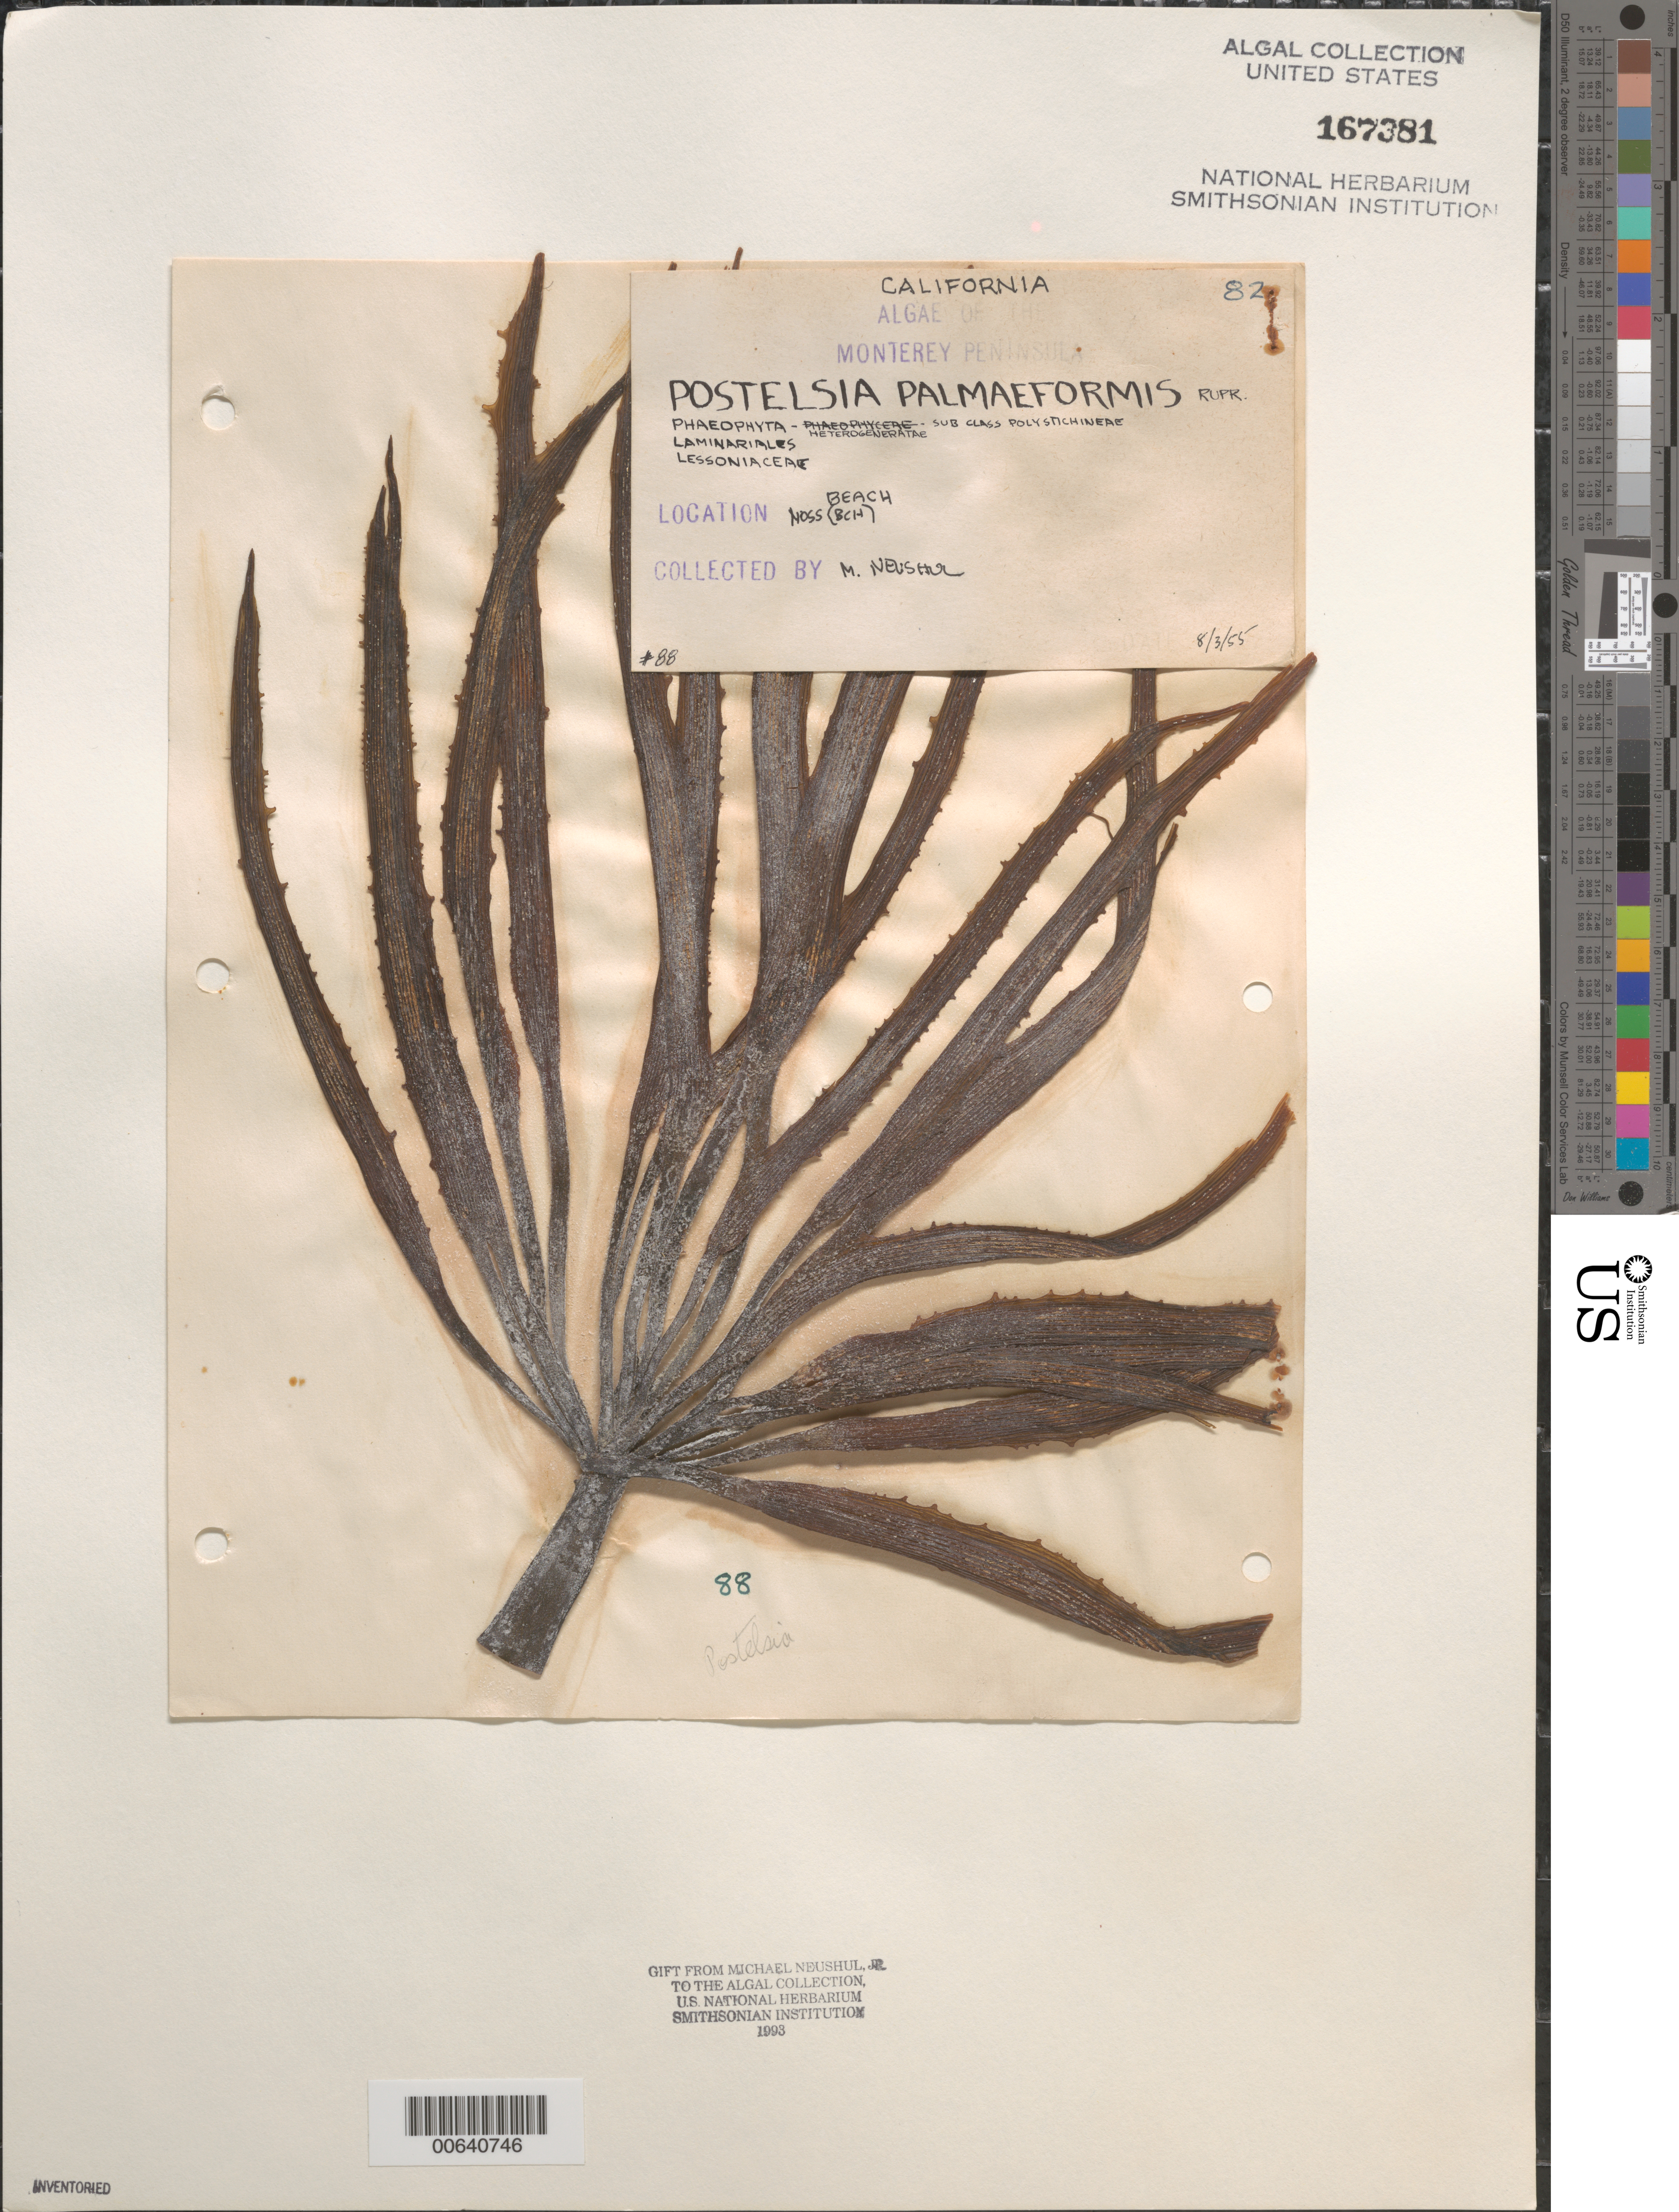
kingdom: Chromista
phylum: Ochrophyta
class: Phaeophyceae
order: Laminariales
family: Laminariaceae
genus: Postelsia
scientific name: Postelsia palmaeformis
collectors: M. Neushul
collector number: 88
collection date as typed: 03 Aug 1955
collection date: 1955-08-03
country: United States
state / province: California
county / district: Monterey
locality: Moss Beach, Monterey Peninsula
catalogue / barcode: US 167381